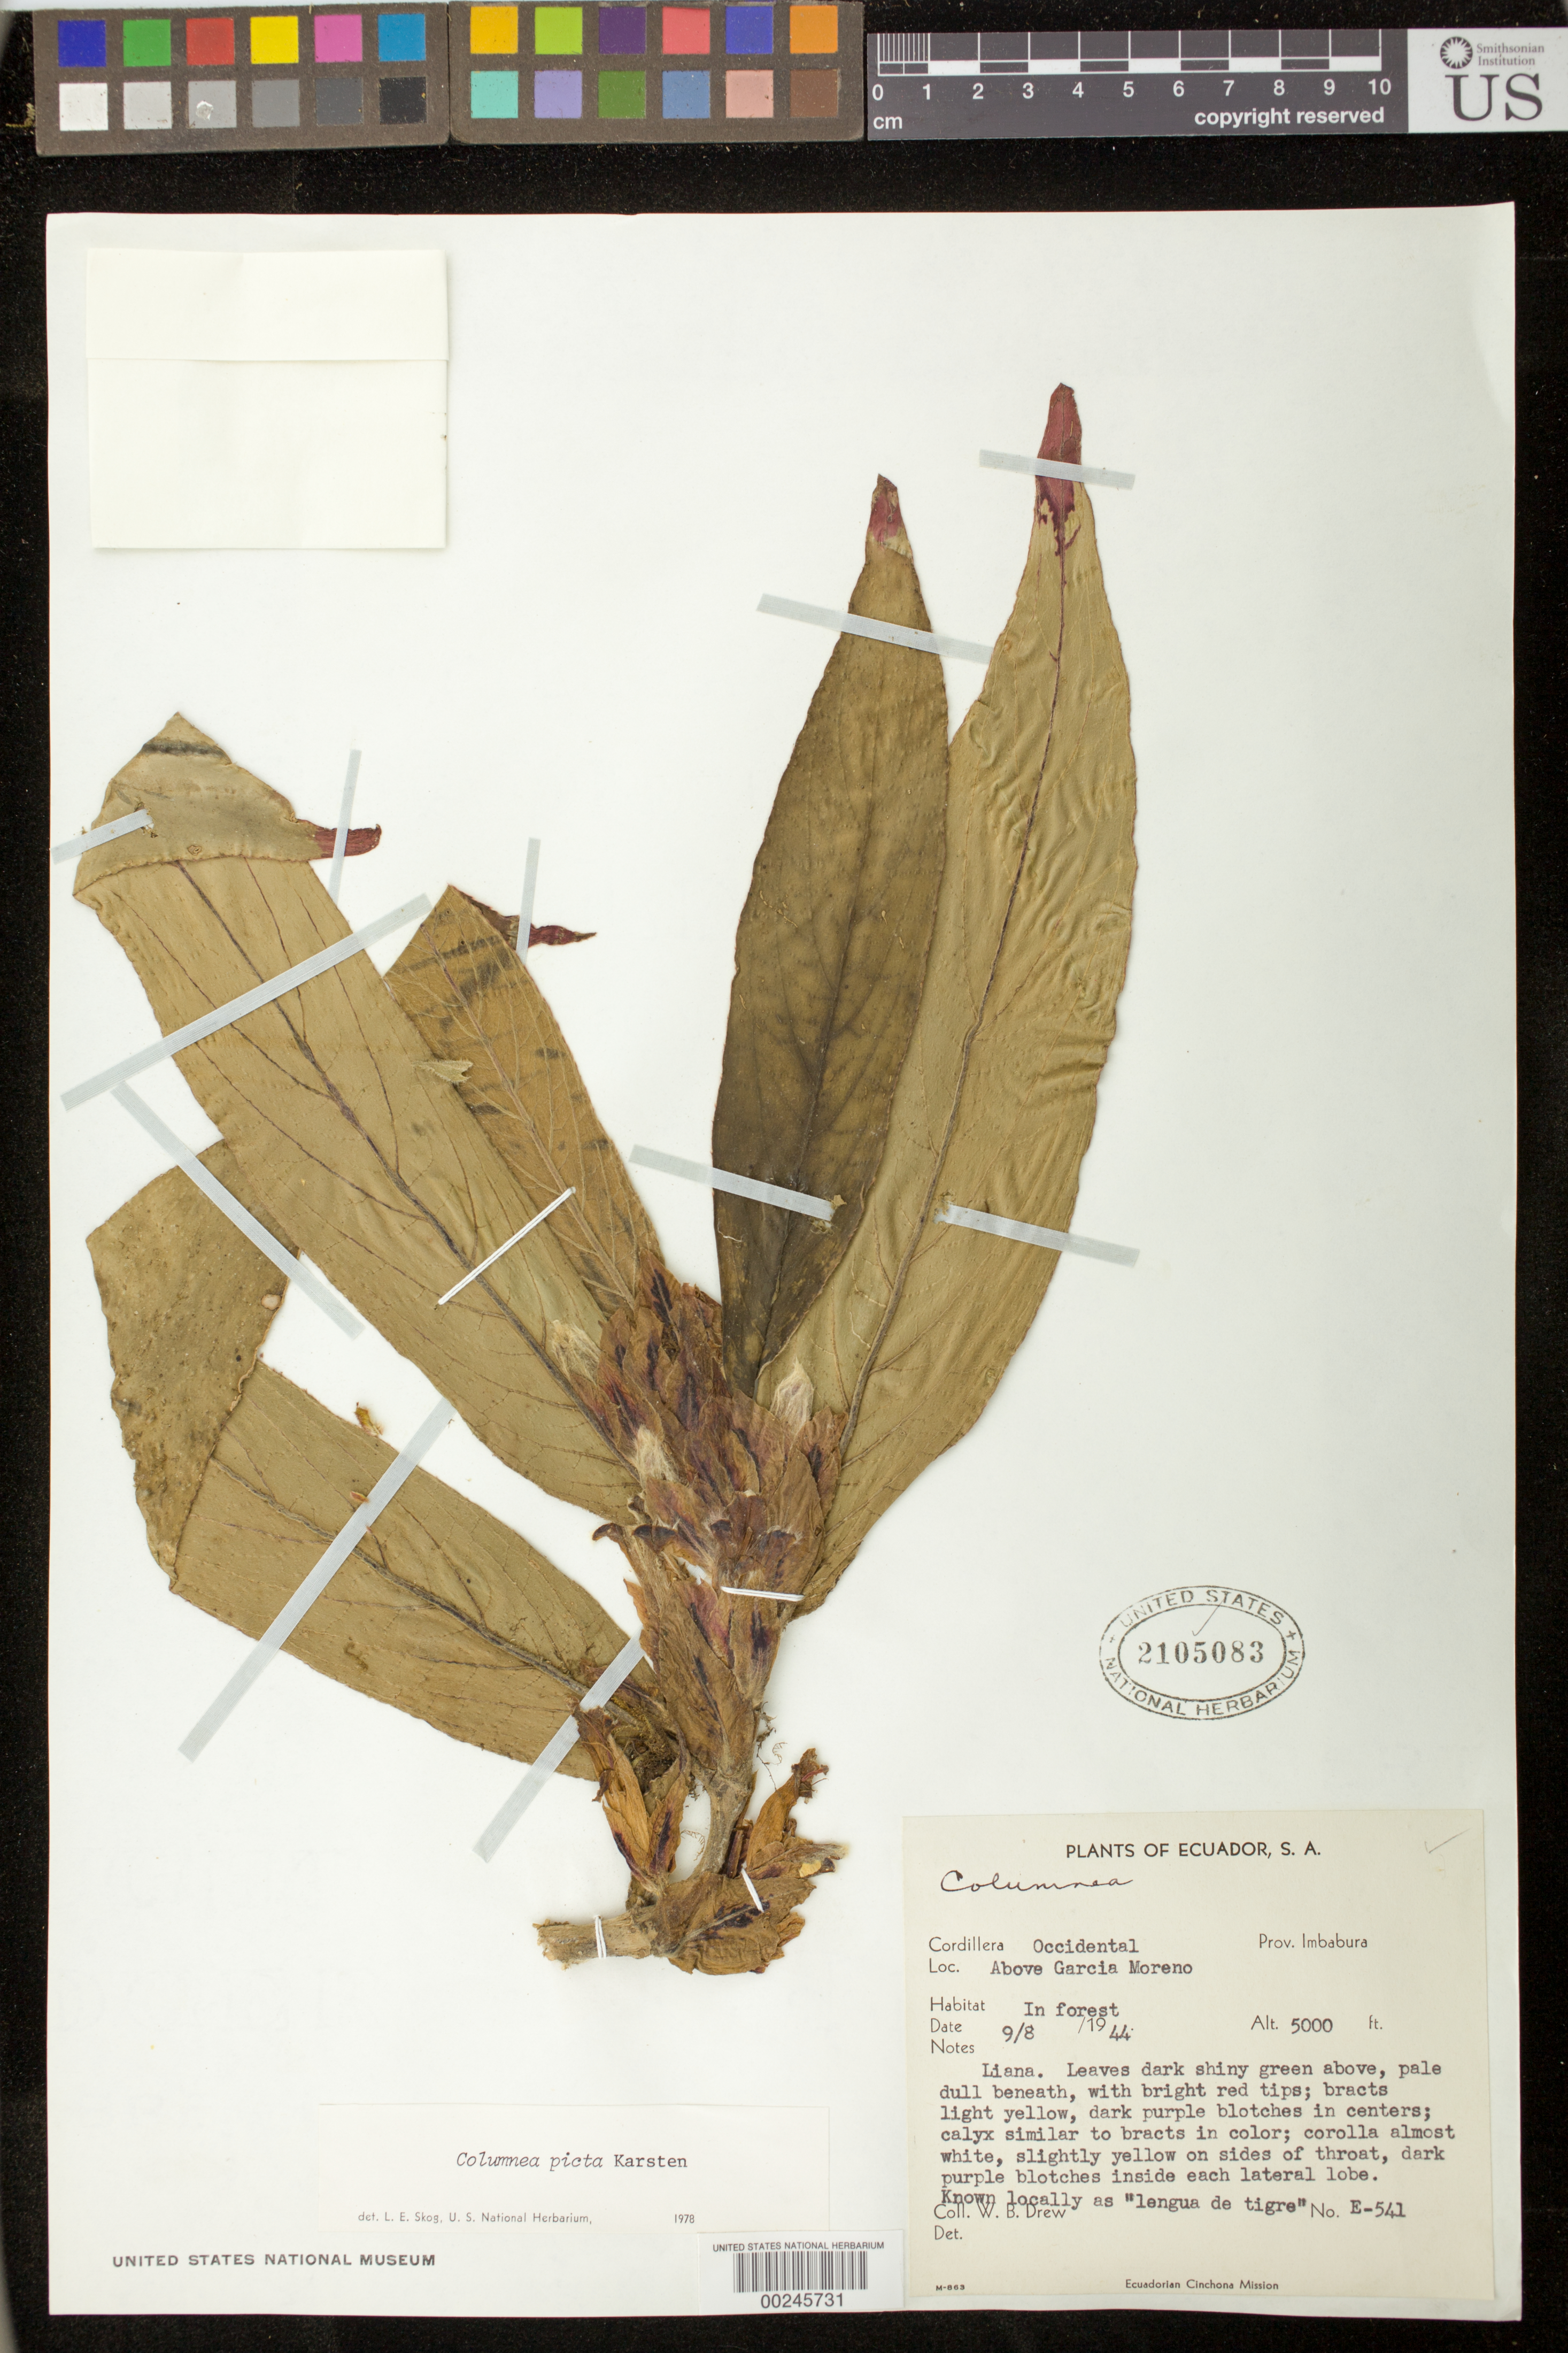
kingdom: Plantae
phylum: Tracheophyta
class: Magnoliopsida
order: Lamiales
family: Gesneriaceae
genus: Columnea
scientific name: Columnea karsteniana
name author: Singh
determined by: Skog, Laurence E.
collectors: W. B. Drew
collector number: E- 541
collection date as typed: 09 Aug 1944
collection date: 1944-08-09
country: Ecuador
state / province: Imbabura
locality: Above Garcia Moreno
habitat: In forest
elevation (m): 1524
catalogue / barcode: US 2105083